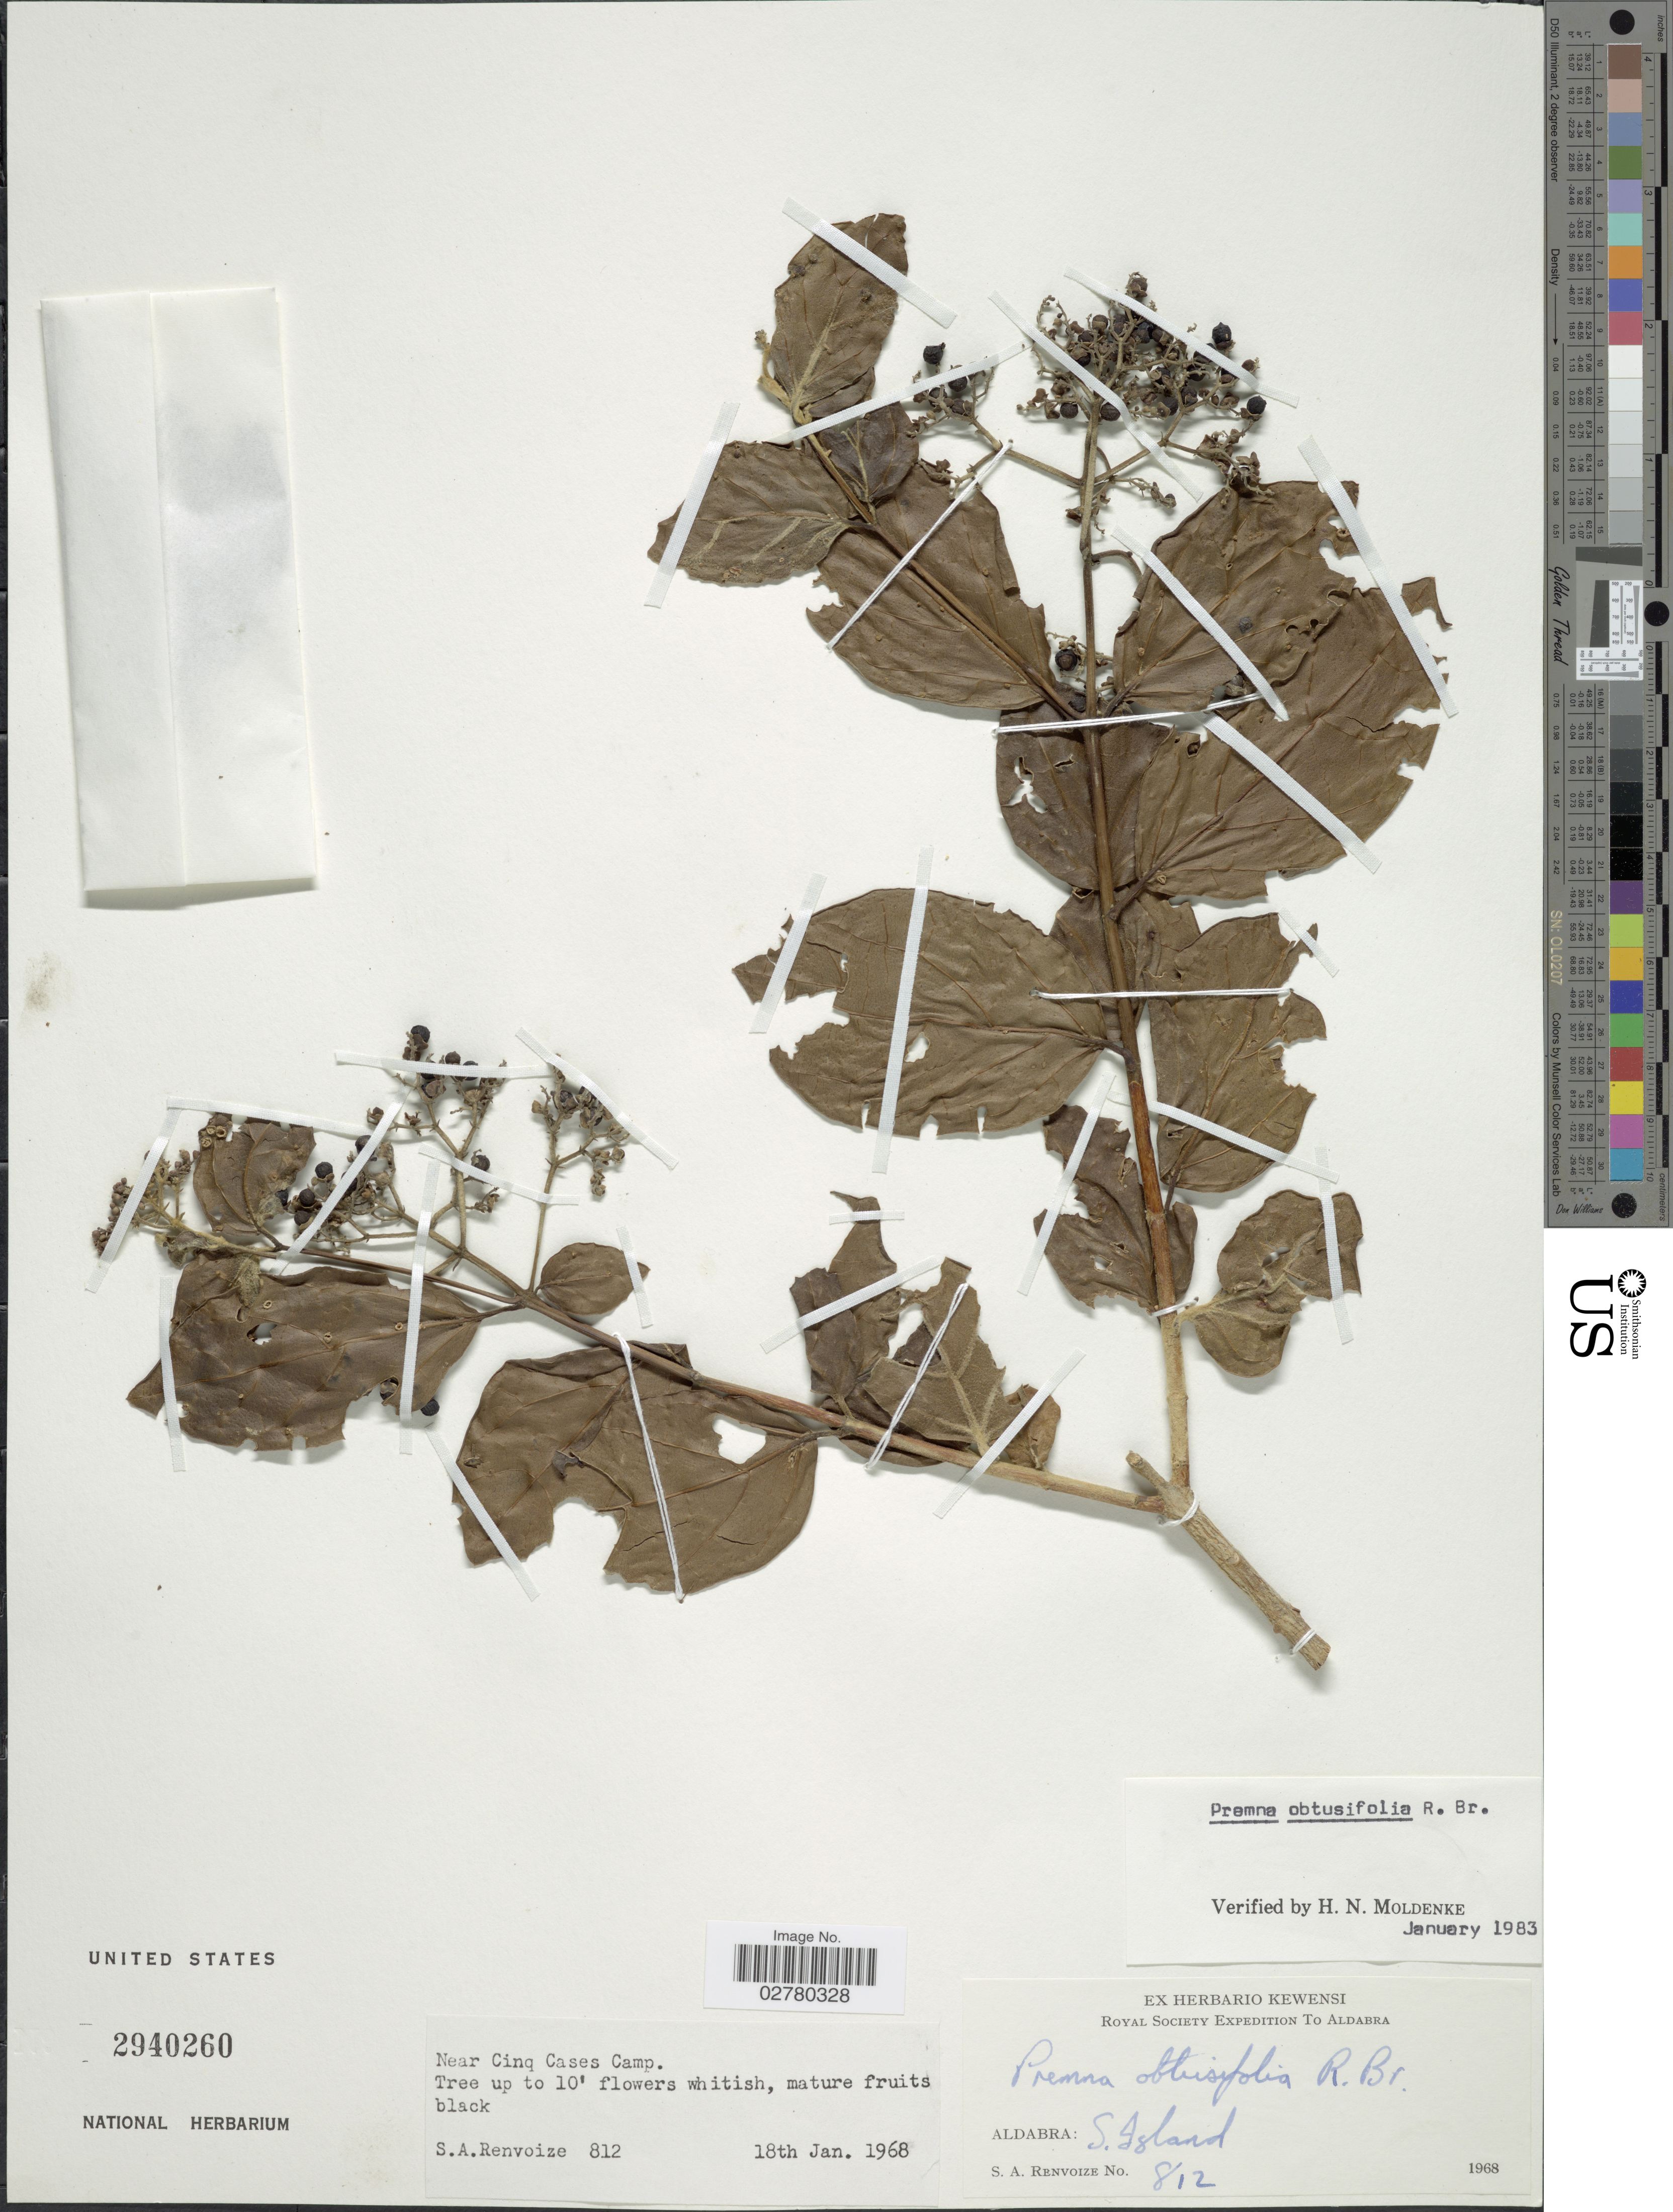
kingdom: Plantae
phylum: Tracheophyta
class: Magnoliopsida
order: Lamiales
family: Lamiaceae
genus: Premna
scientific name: Premna obtusifolia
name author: R. Br.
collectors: S. A. Renvoize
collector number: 812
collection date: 1968-01-18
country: Seychelles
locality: Aldabra: S. Island, Near Cing Cases Camp.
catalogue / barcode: US 2940260